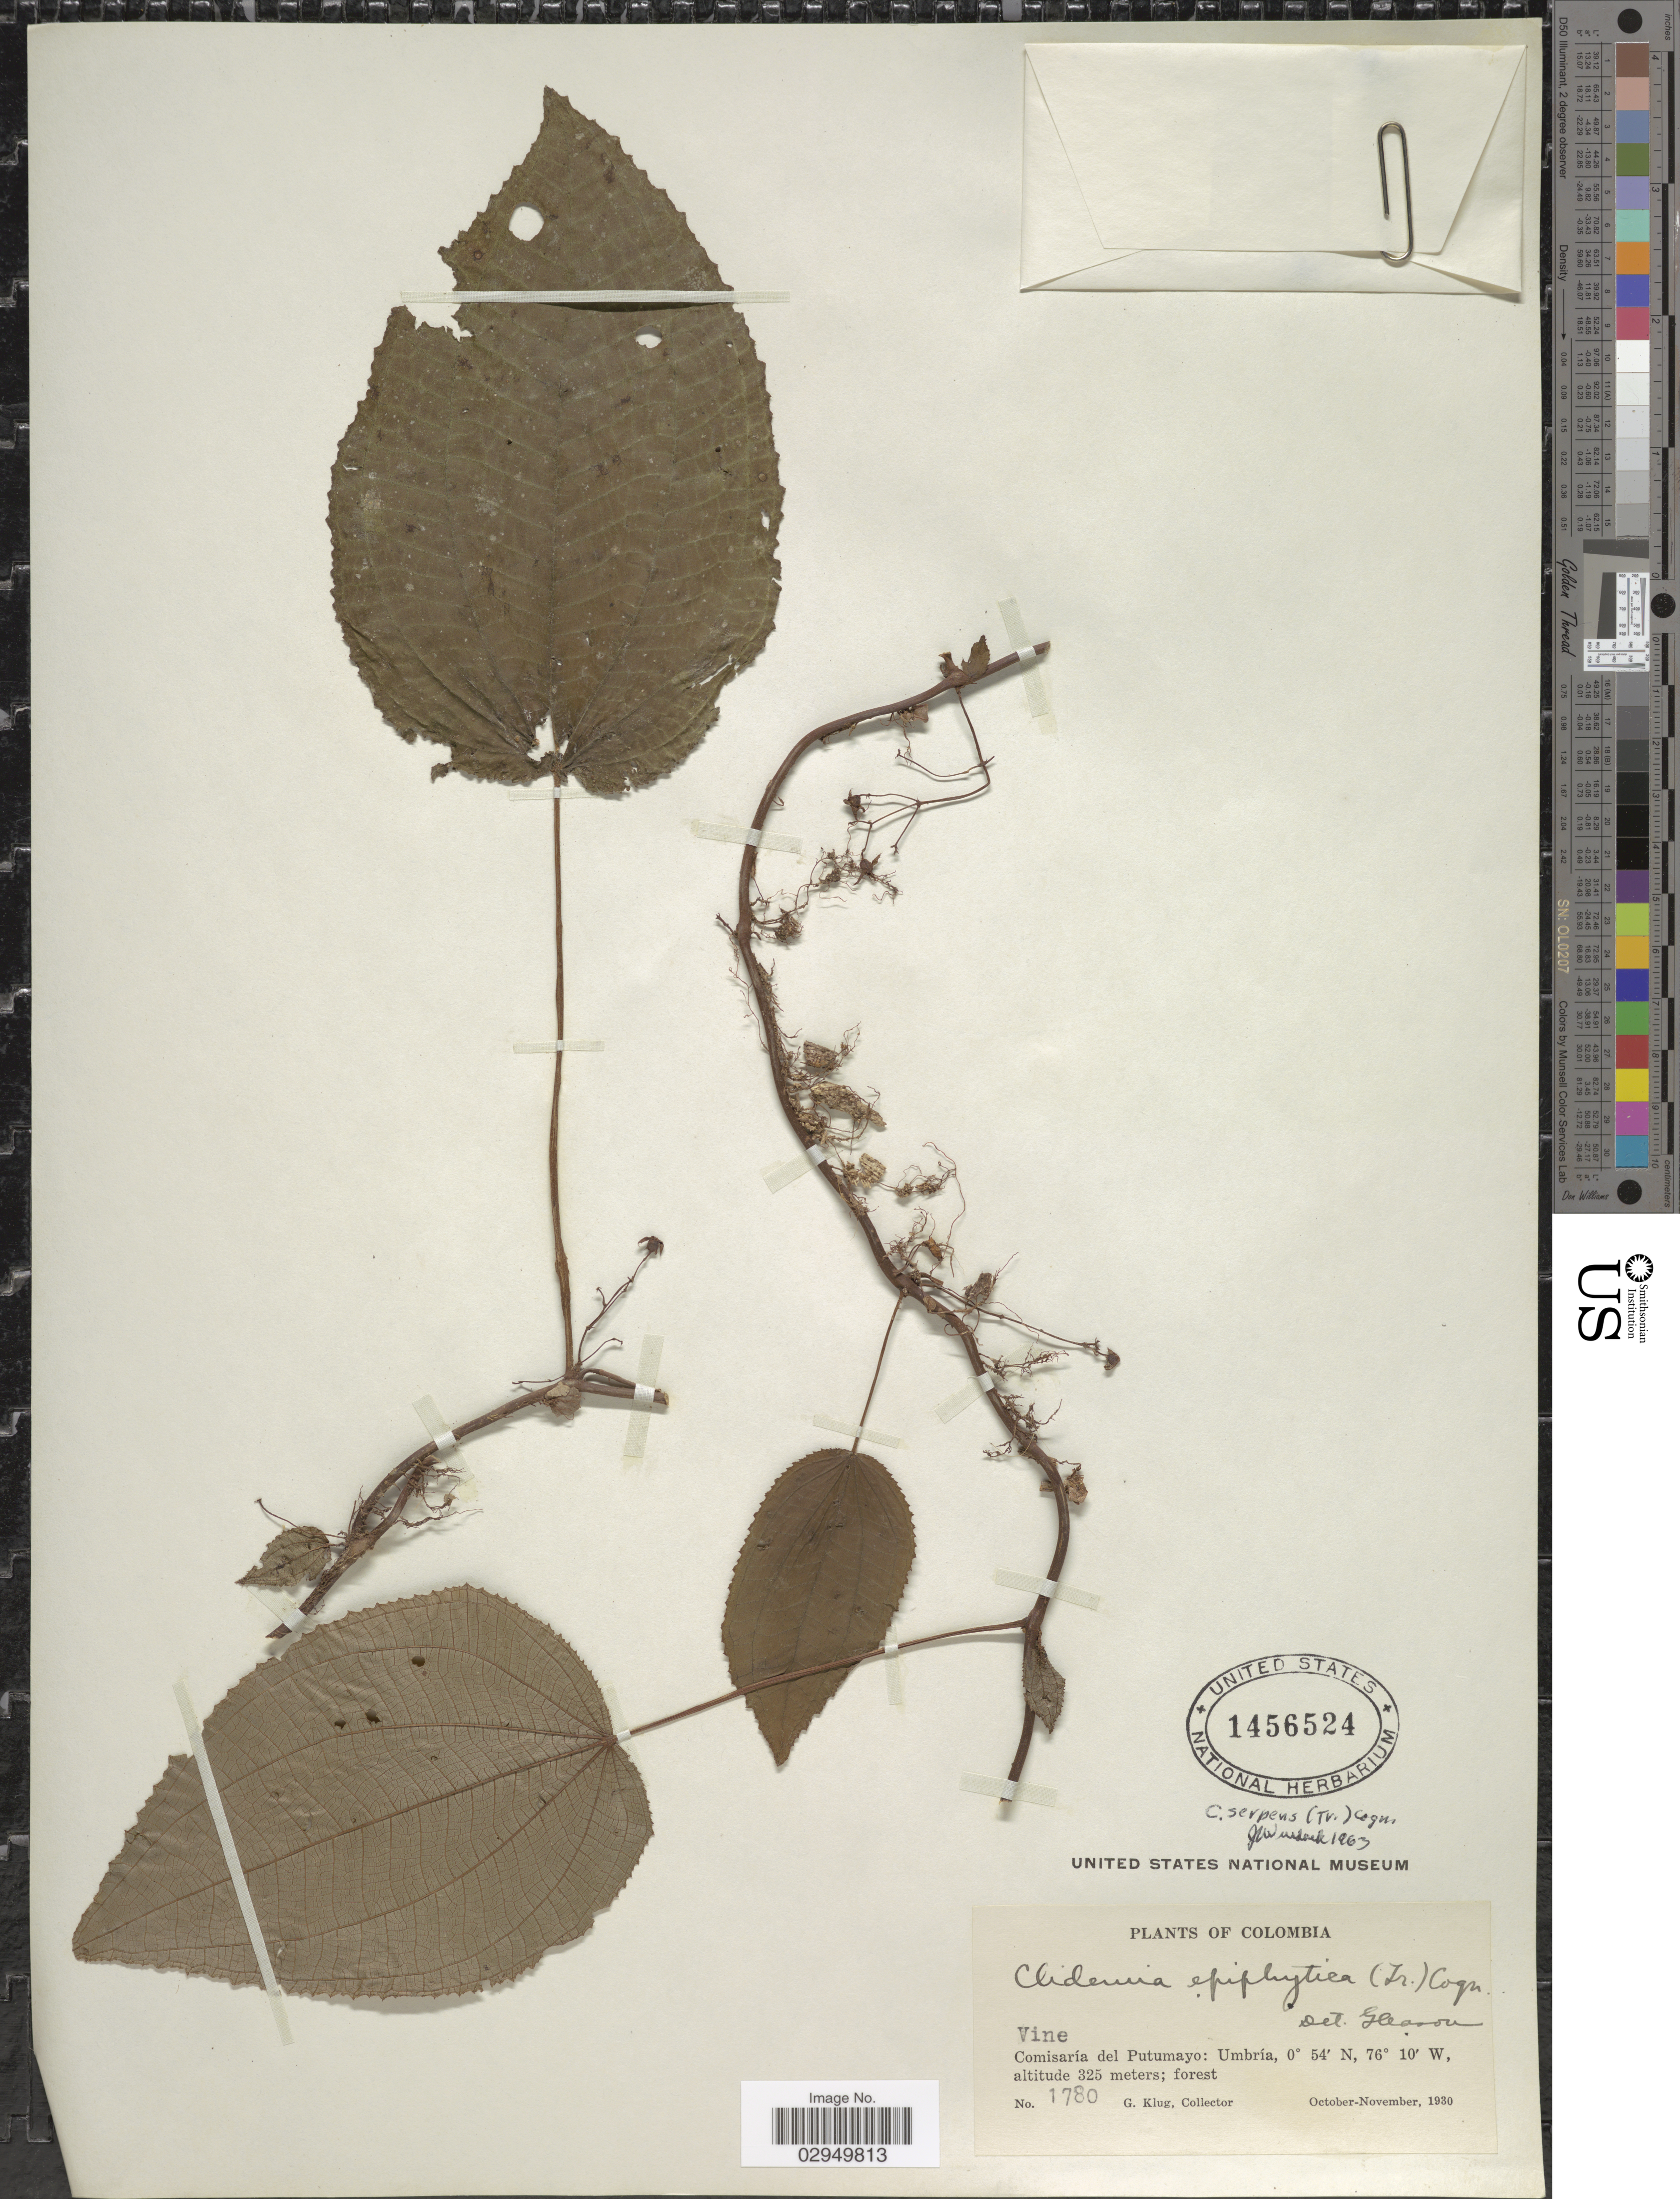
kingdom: Plantae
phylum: Tracheophyta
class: Magnoliopsida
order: Myrtales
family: Melastomataceae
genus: Clidemia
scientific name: Clidemia serpens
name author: (Triana) Cogn.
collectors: G. Klug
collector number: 1780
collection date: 1930-10/1930-11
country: Colombia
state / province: Putumayo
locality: Comisaría del Putumayo: Umbría.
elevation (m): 325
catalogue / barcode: US 1456524